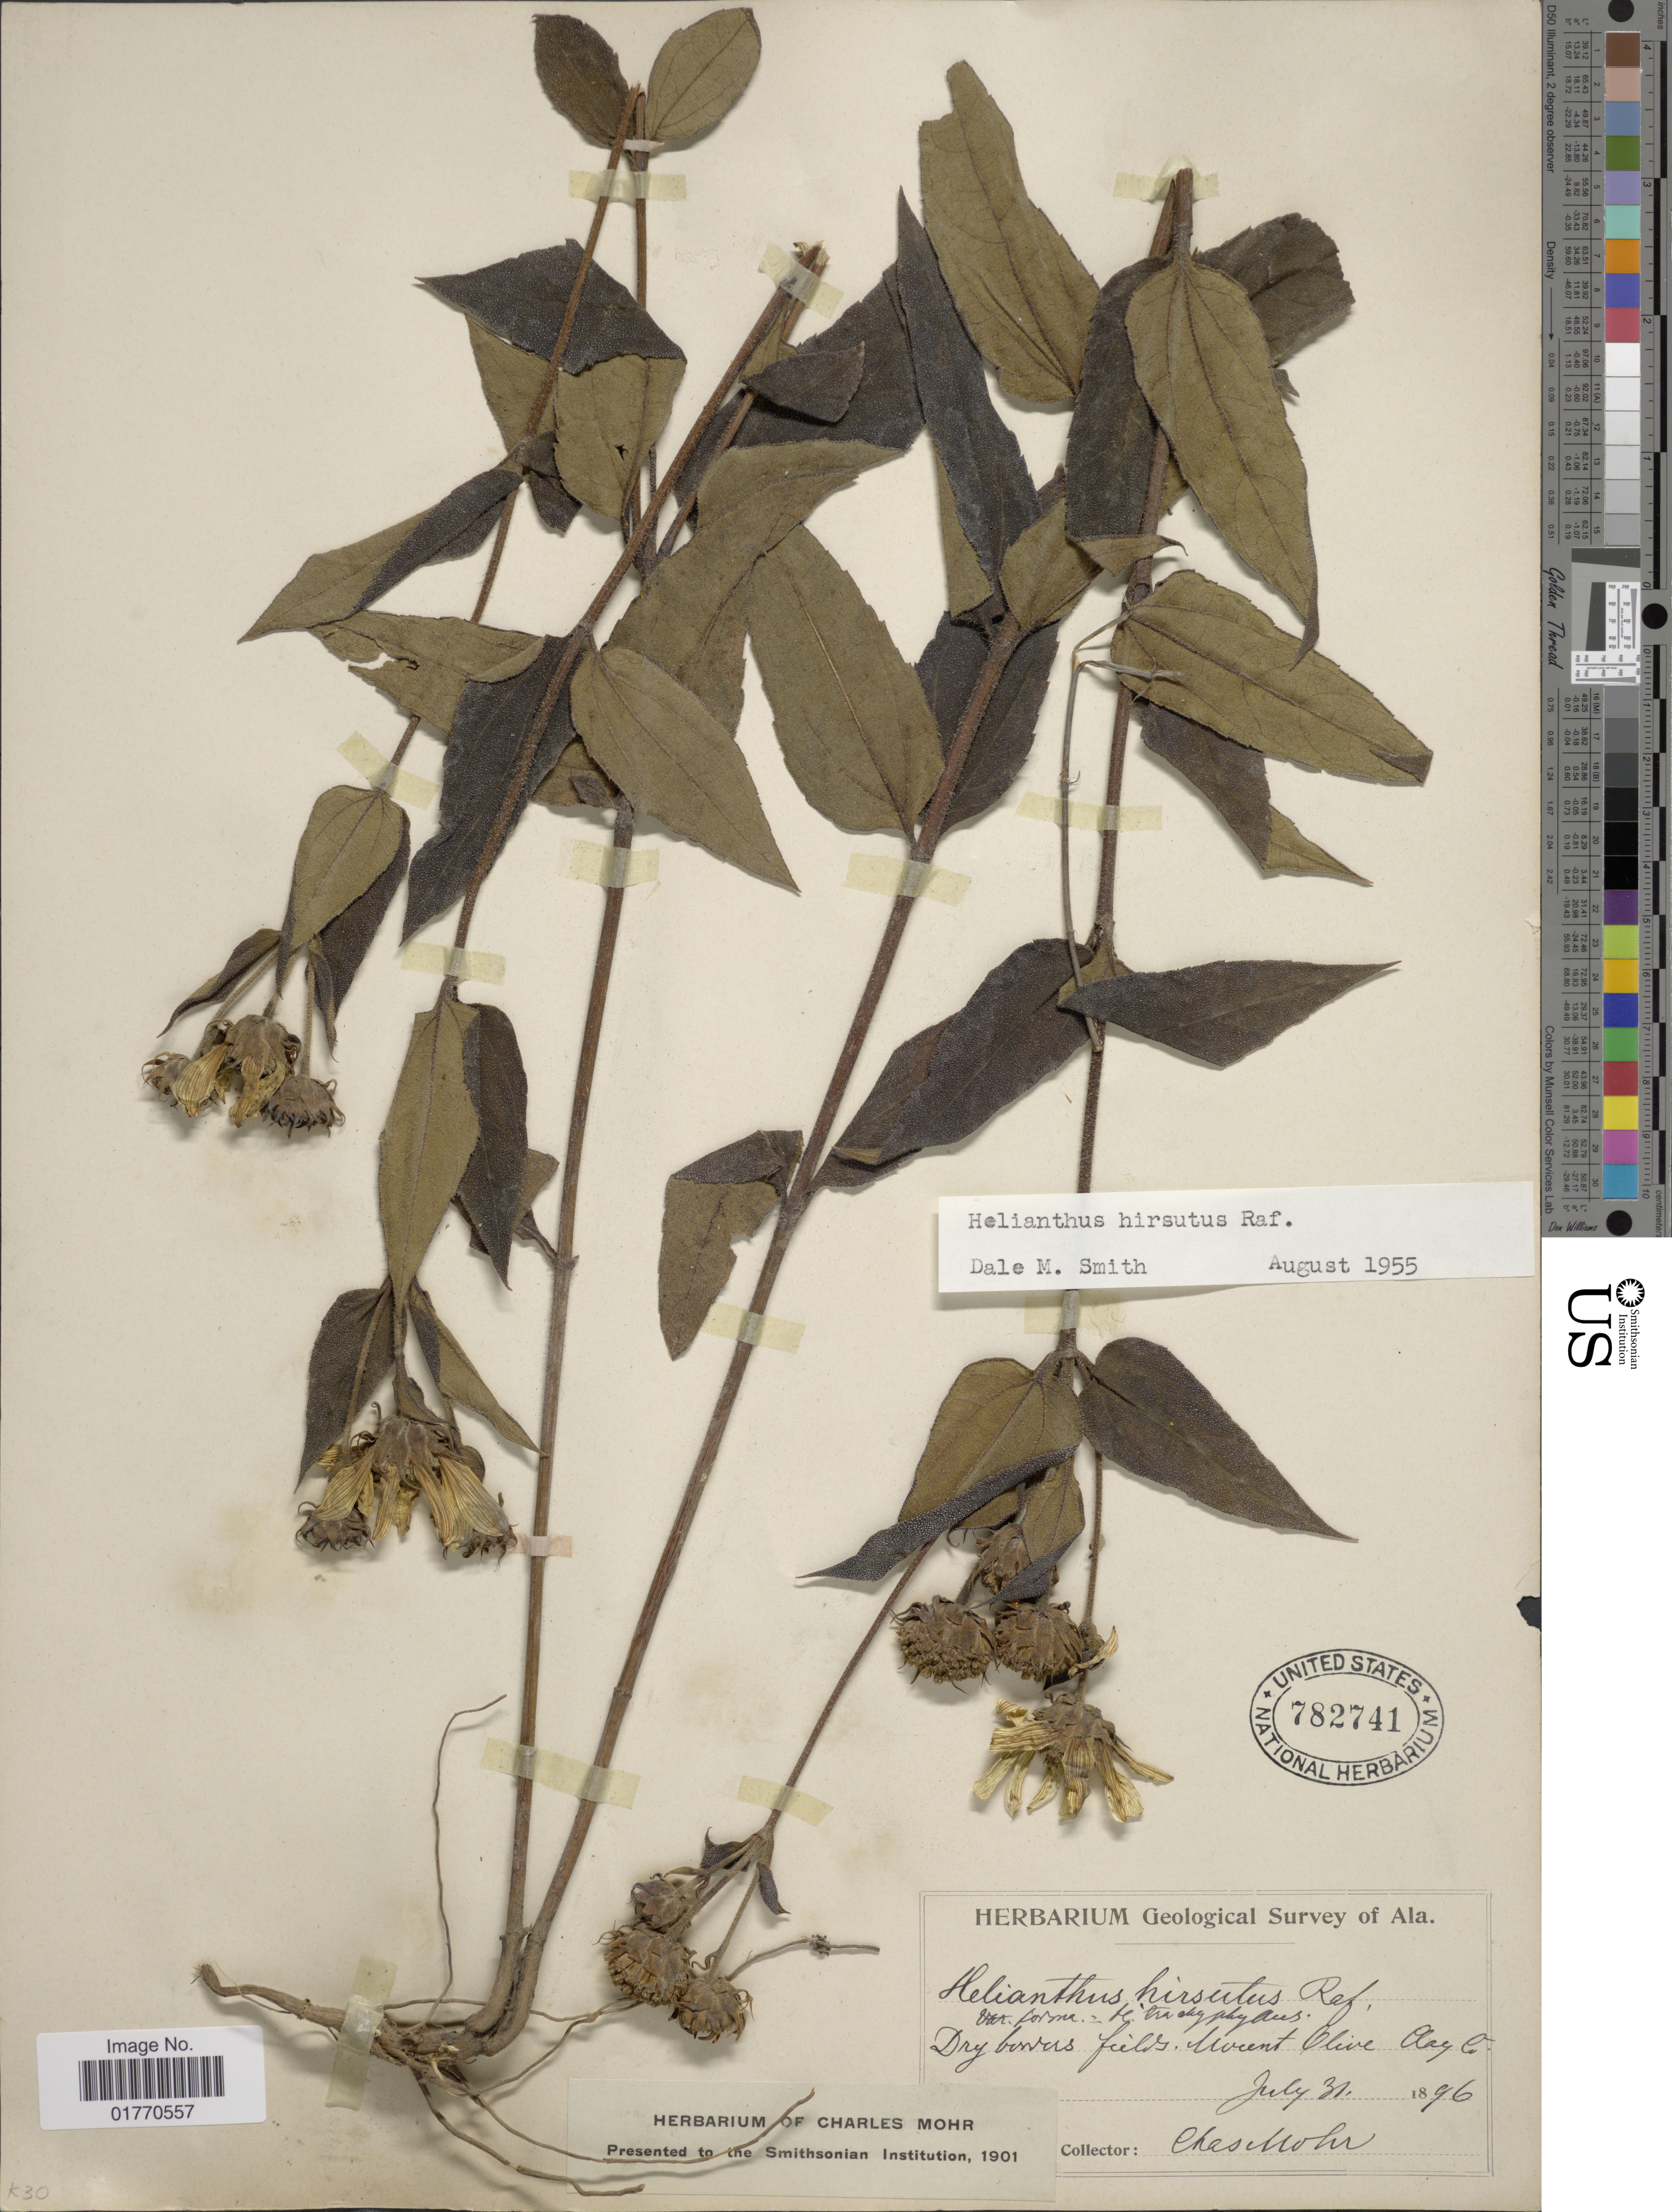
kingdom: Plantae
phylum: Tracheophyta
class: Magnoliopsida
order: Asterales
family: Asteraceae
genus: Helianthus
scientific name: Helianthus hirsutus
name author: Raf.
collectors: Mohr, C. T. (herbarium)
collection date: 1896-07-31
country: United States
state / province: Alabama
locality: Dry borders fields, Mocent Olive, Clay Co.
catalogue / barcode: US 782741